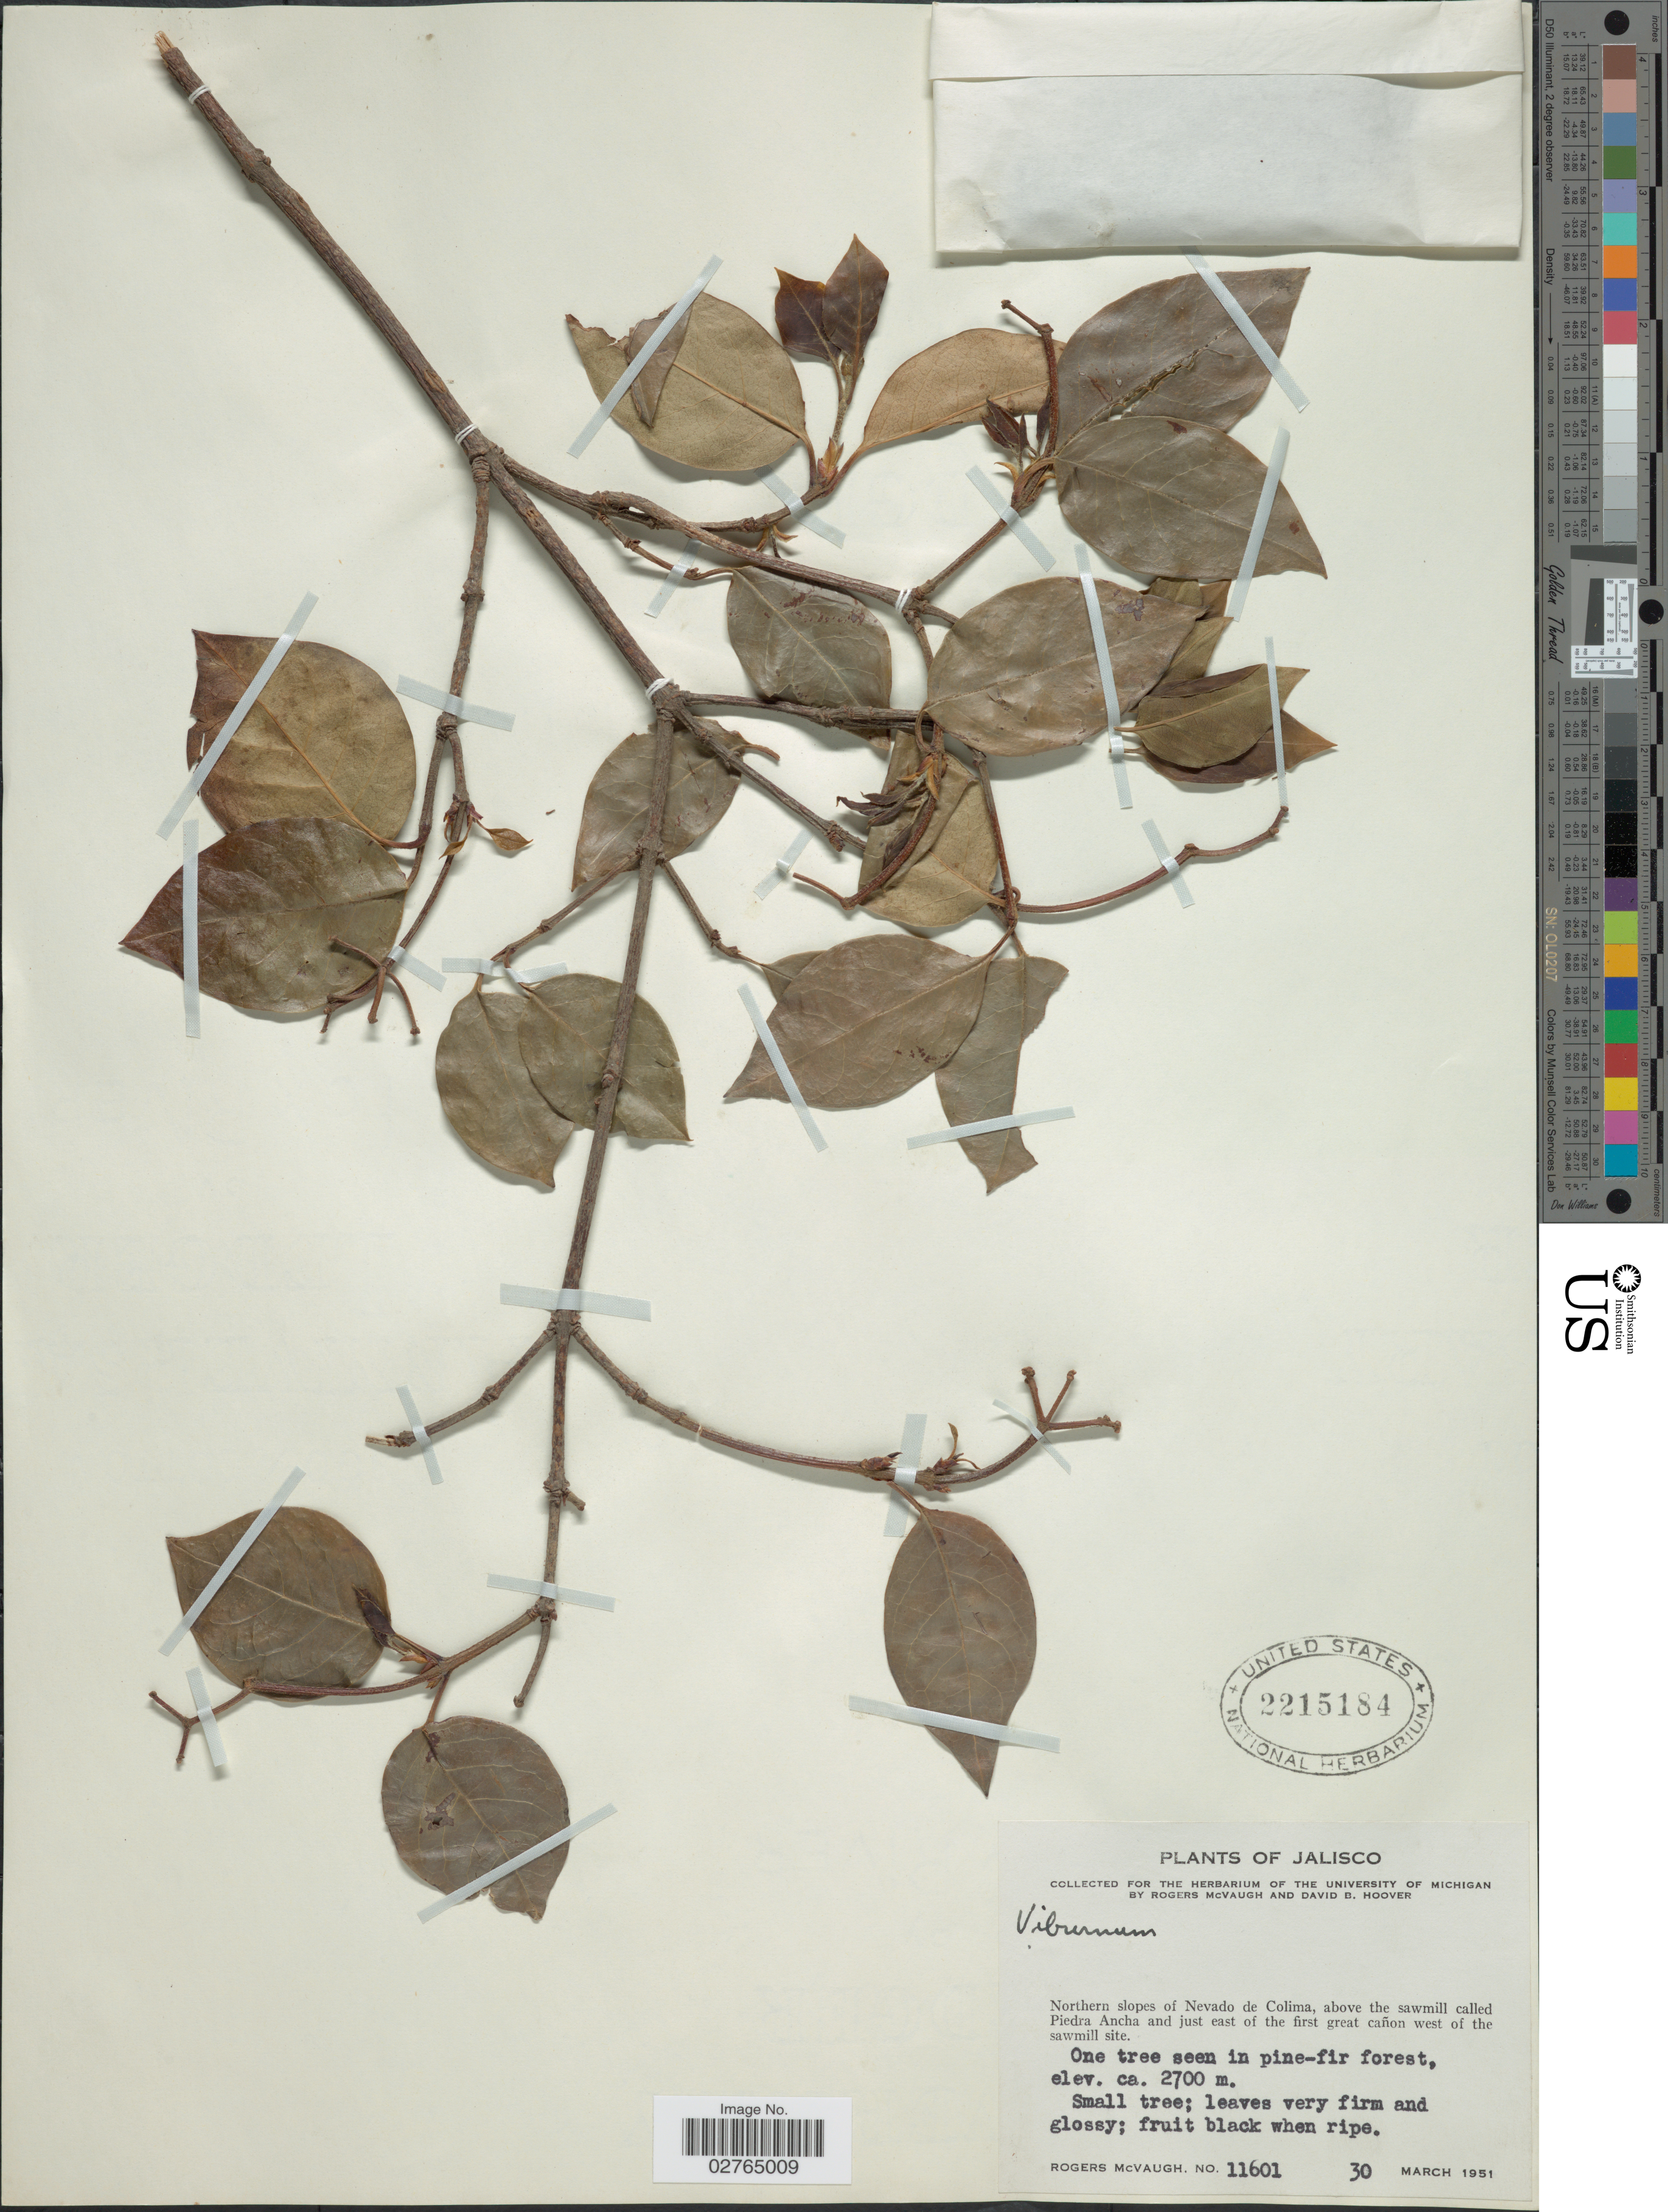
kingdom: Plantae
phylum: Tracheophyta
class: Magnoliopsida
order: Dipsacales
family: Viburnaceae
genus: Viburnum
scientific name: Viburnum sp.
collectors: R. McVaugh & D. B. Hoover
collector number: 11601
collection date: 1951-03-30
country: Mexico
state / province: Jalisco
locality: Northern slopes of Nevado de Colima, above the sawmill called Piedra Ancha and just east of the first great cañon west of the sawmill site.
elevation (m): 2700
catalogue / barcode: US 2215184